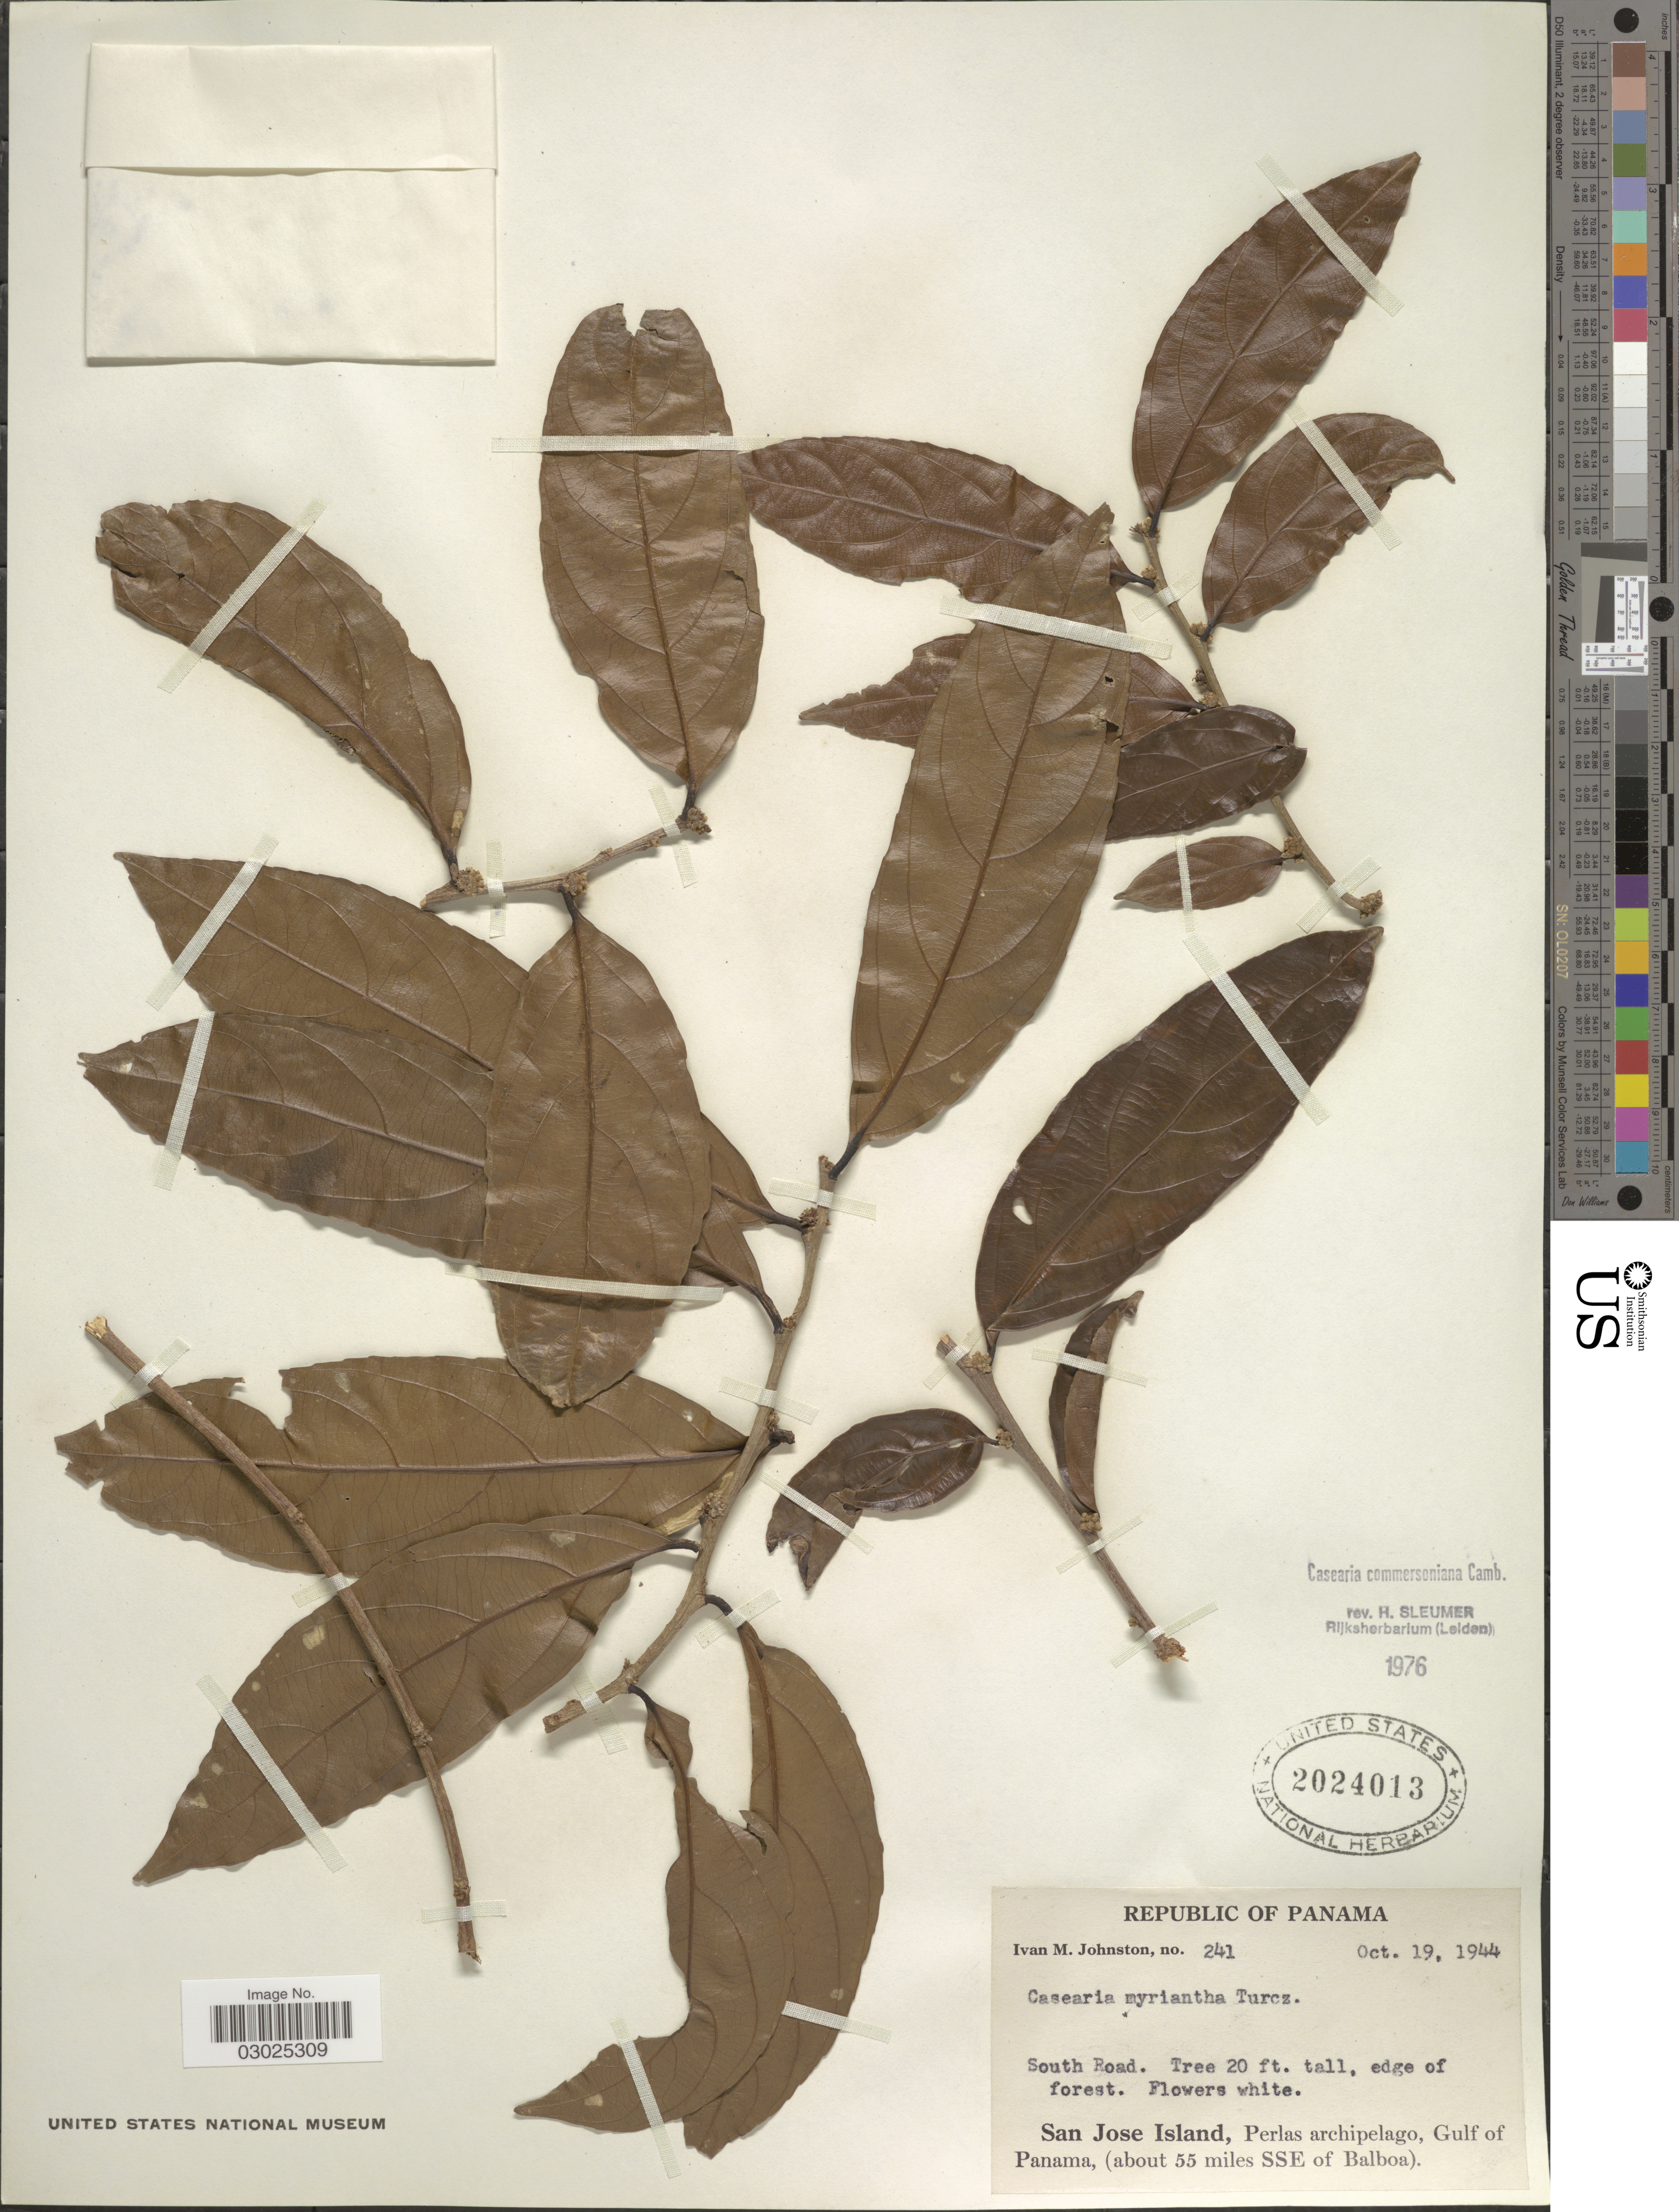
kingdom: Plantae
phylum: Tracheophyta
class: Magnoliopsida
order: Malpighiales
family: Salicaceae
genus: Piparea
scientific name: Piparea dentata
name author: Aubl.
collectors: I.M. Johnston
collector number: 241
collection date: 1944-10-19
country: Panama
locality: South Road. San Jose Island, Perlas archipelago, Gulf of Panama, (about 55 miles SSE of Balboa).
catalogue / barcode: US 2024013